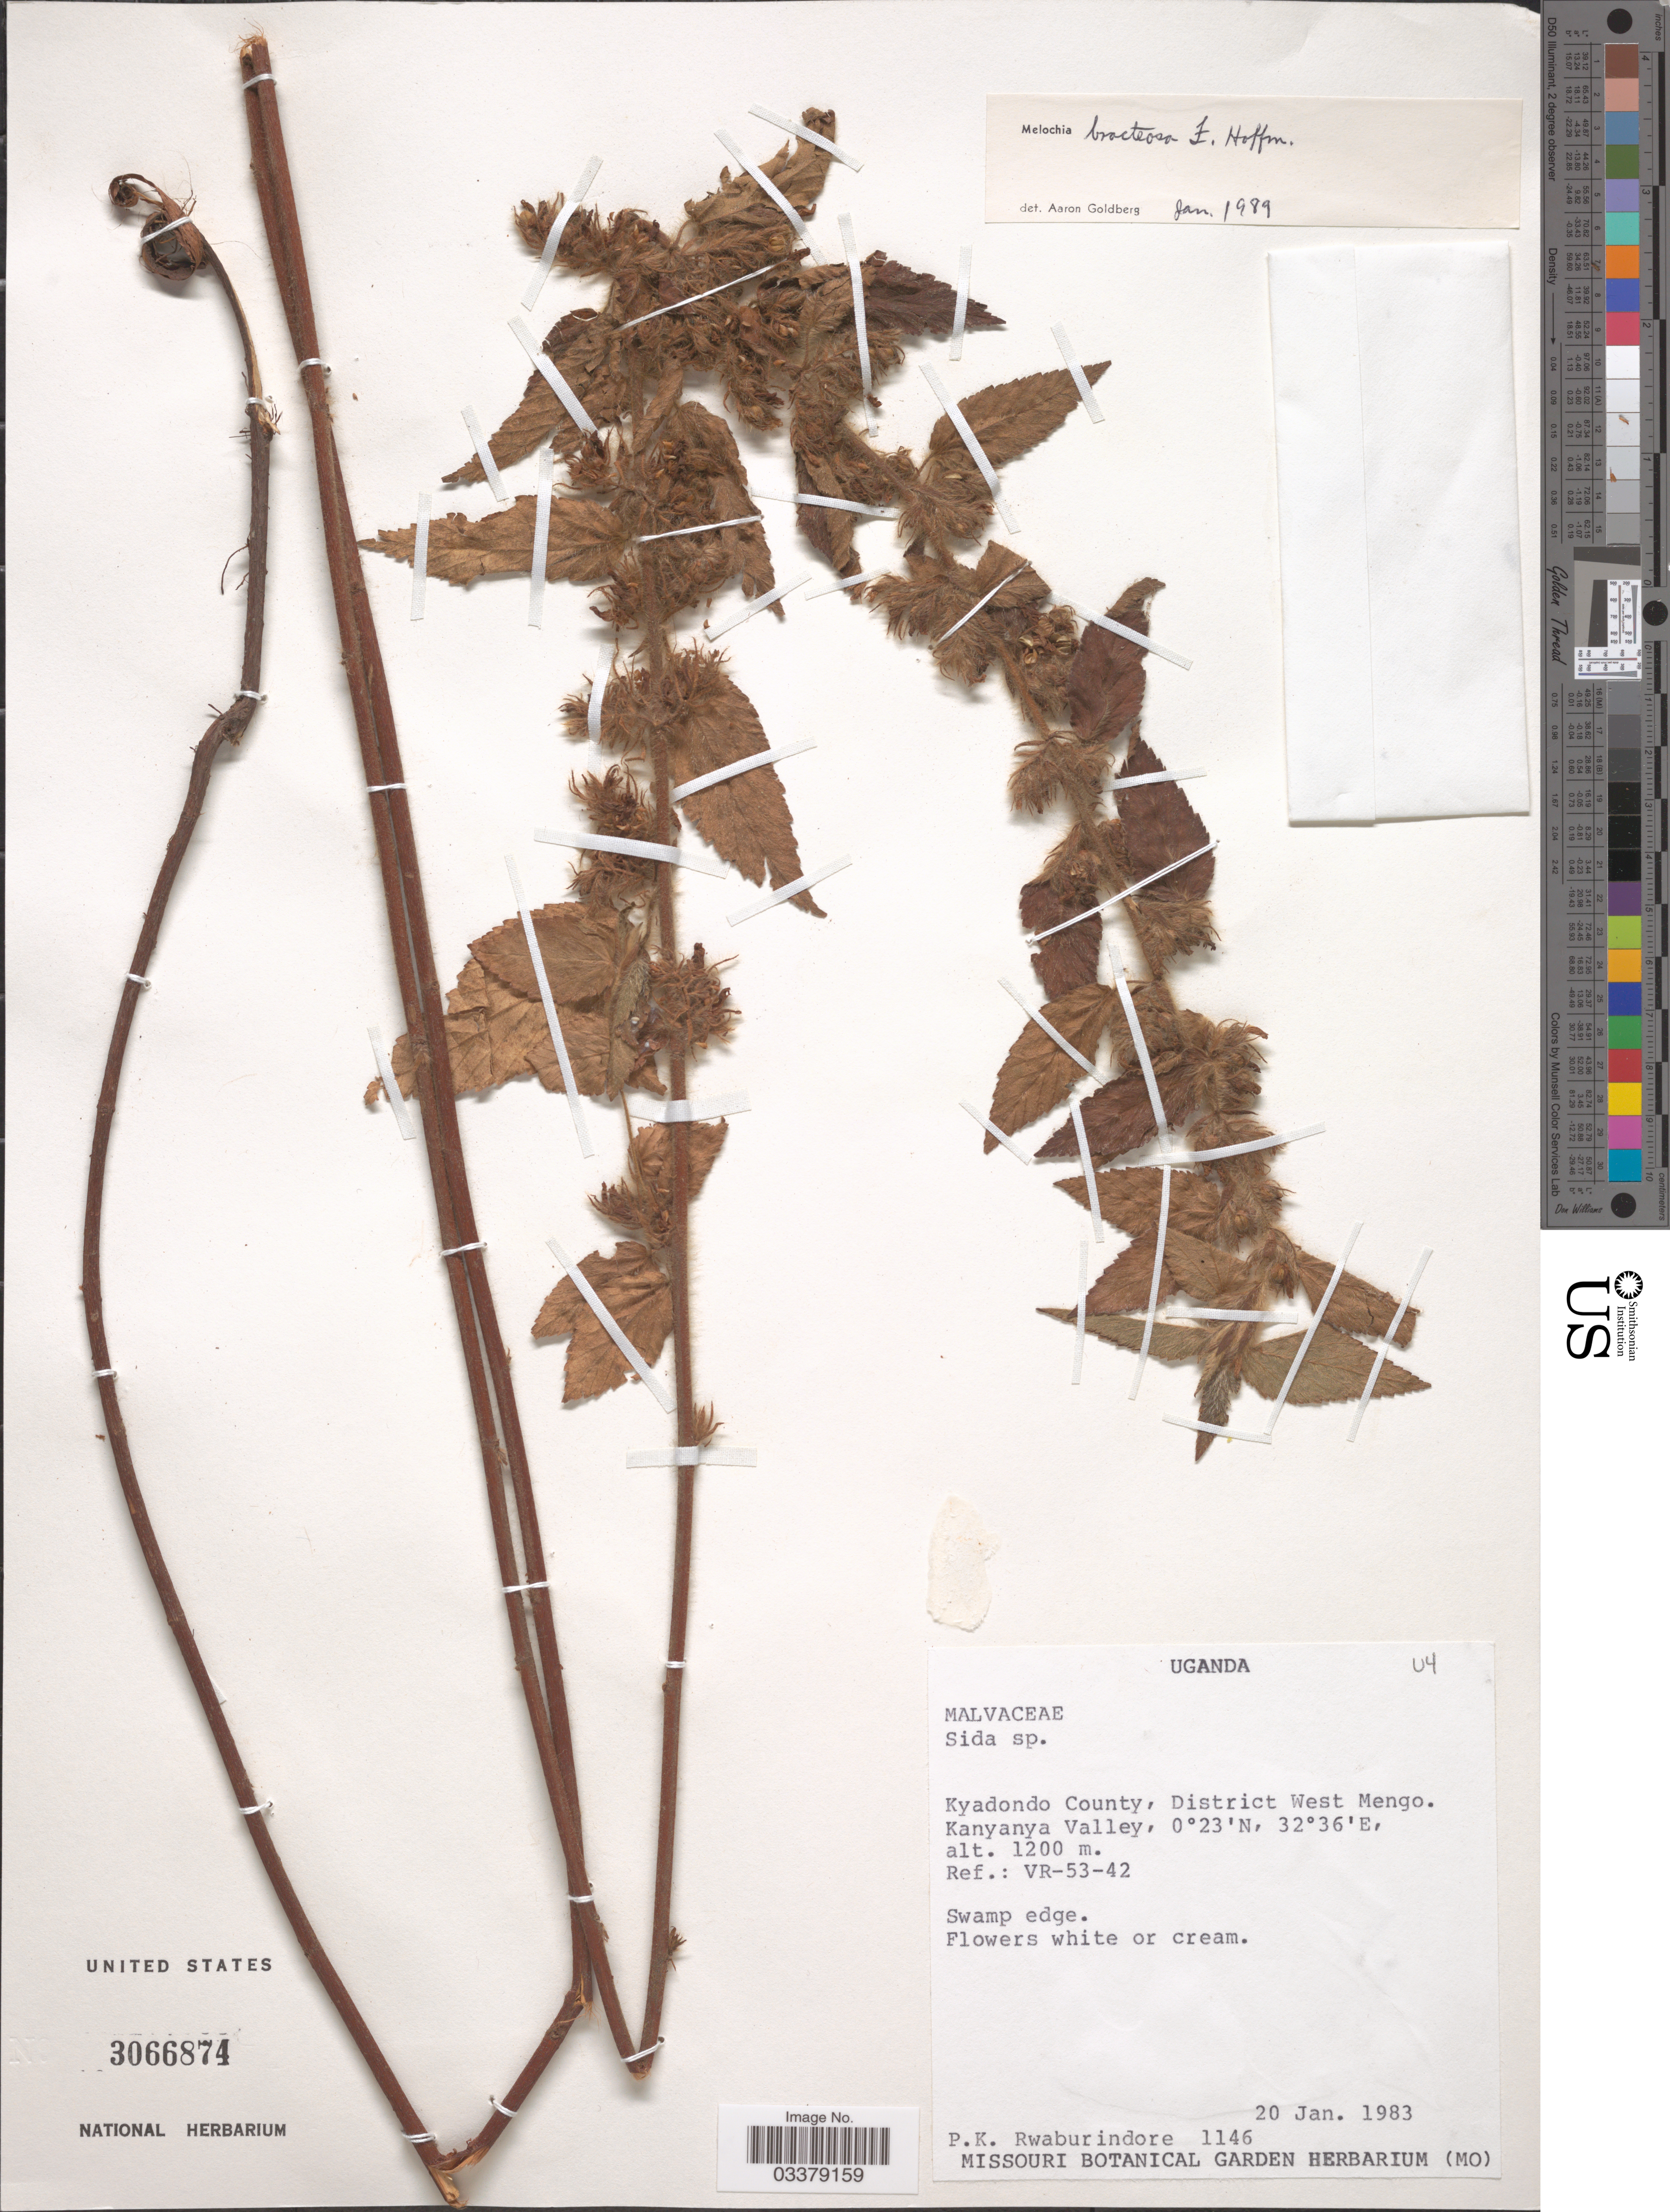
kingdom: Plantae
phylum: Tracheophyta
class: Magnoliopsida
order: Malvales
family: Malvaceae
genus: Melochia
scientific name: Melochia melissifolia var. mollis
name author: K. Schum.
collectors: P. Rwaburindore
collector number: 1146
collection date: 1983-01-20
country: Uganda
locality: Kyandondo County, District West Mengo. Kayanya Valley.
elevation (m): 1200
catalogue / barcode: US 3066874